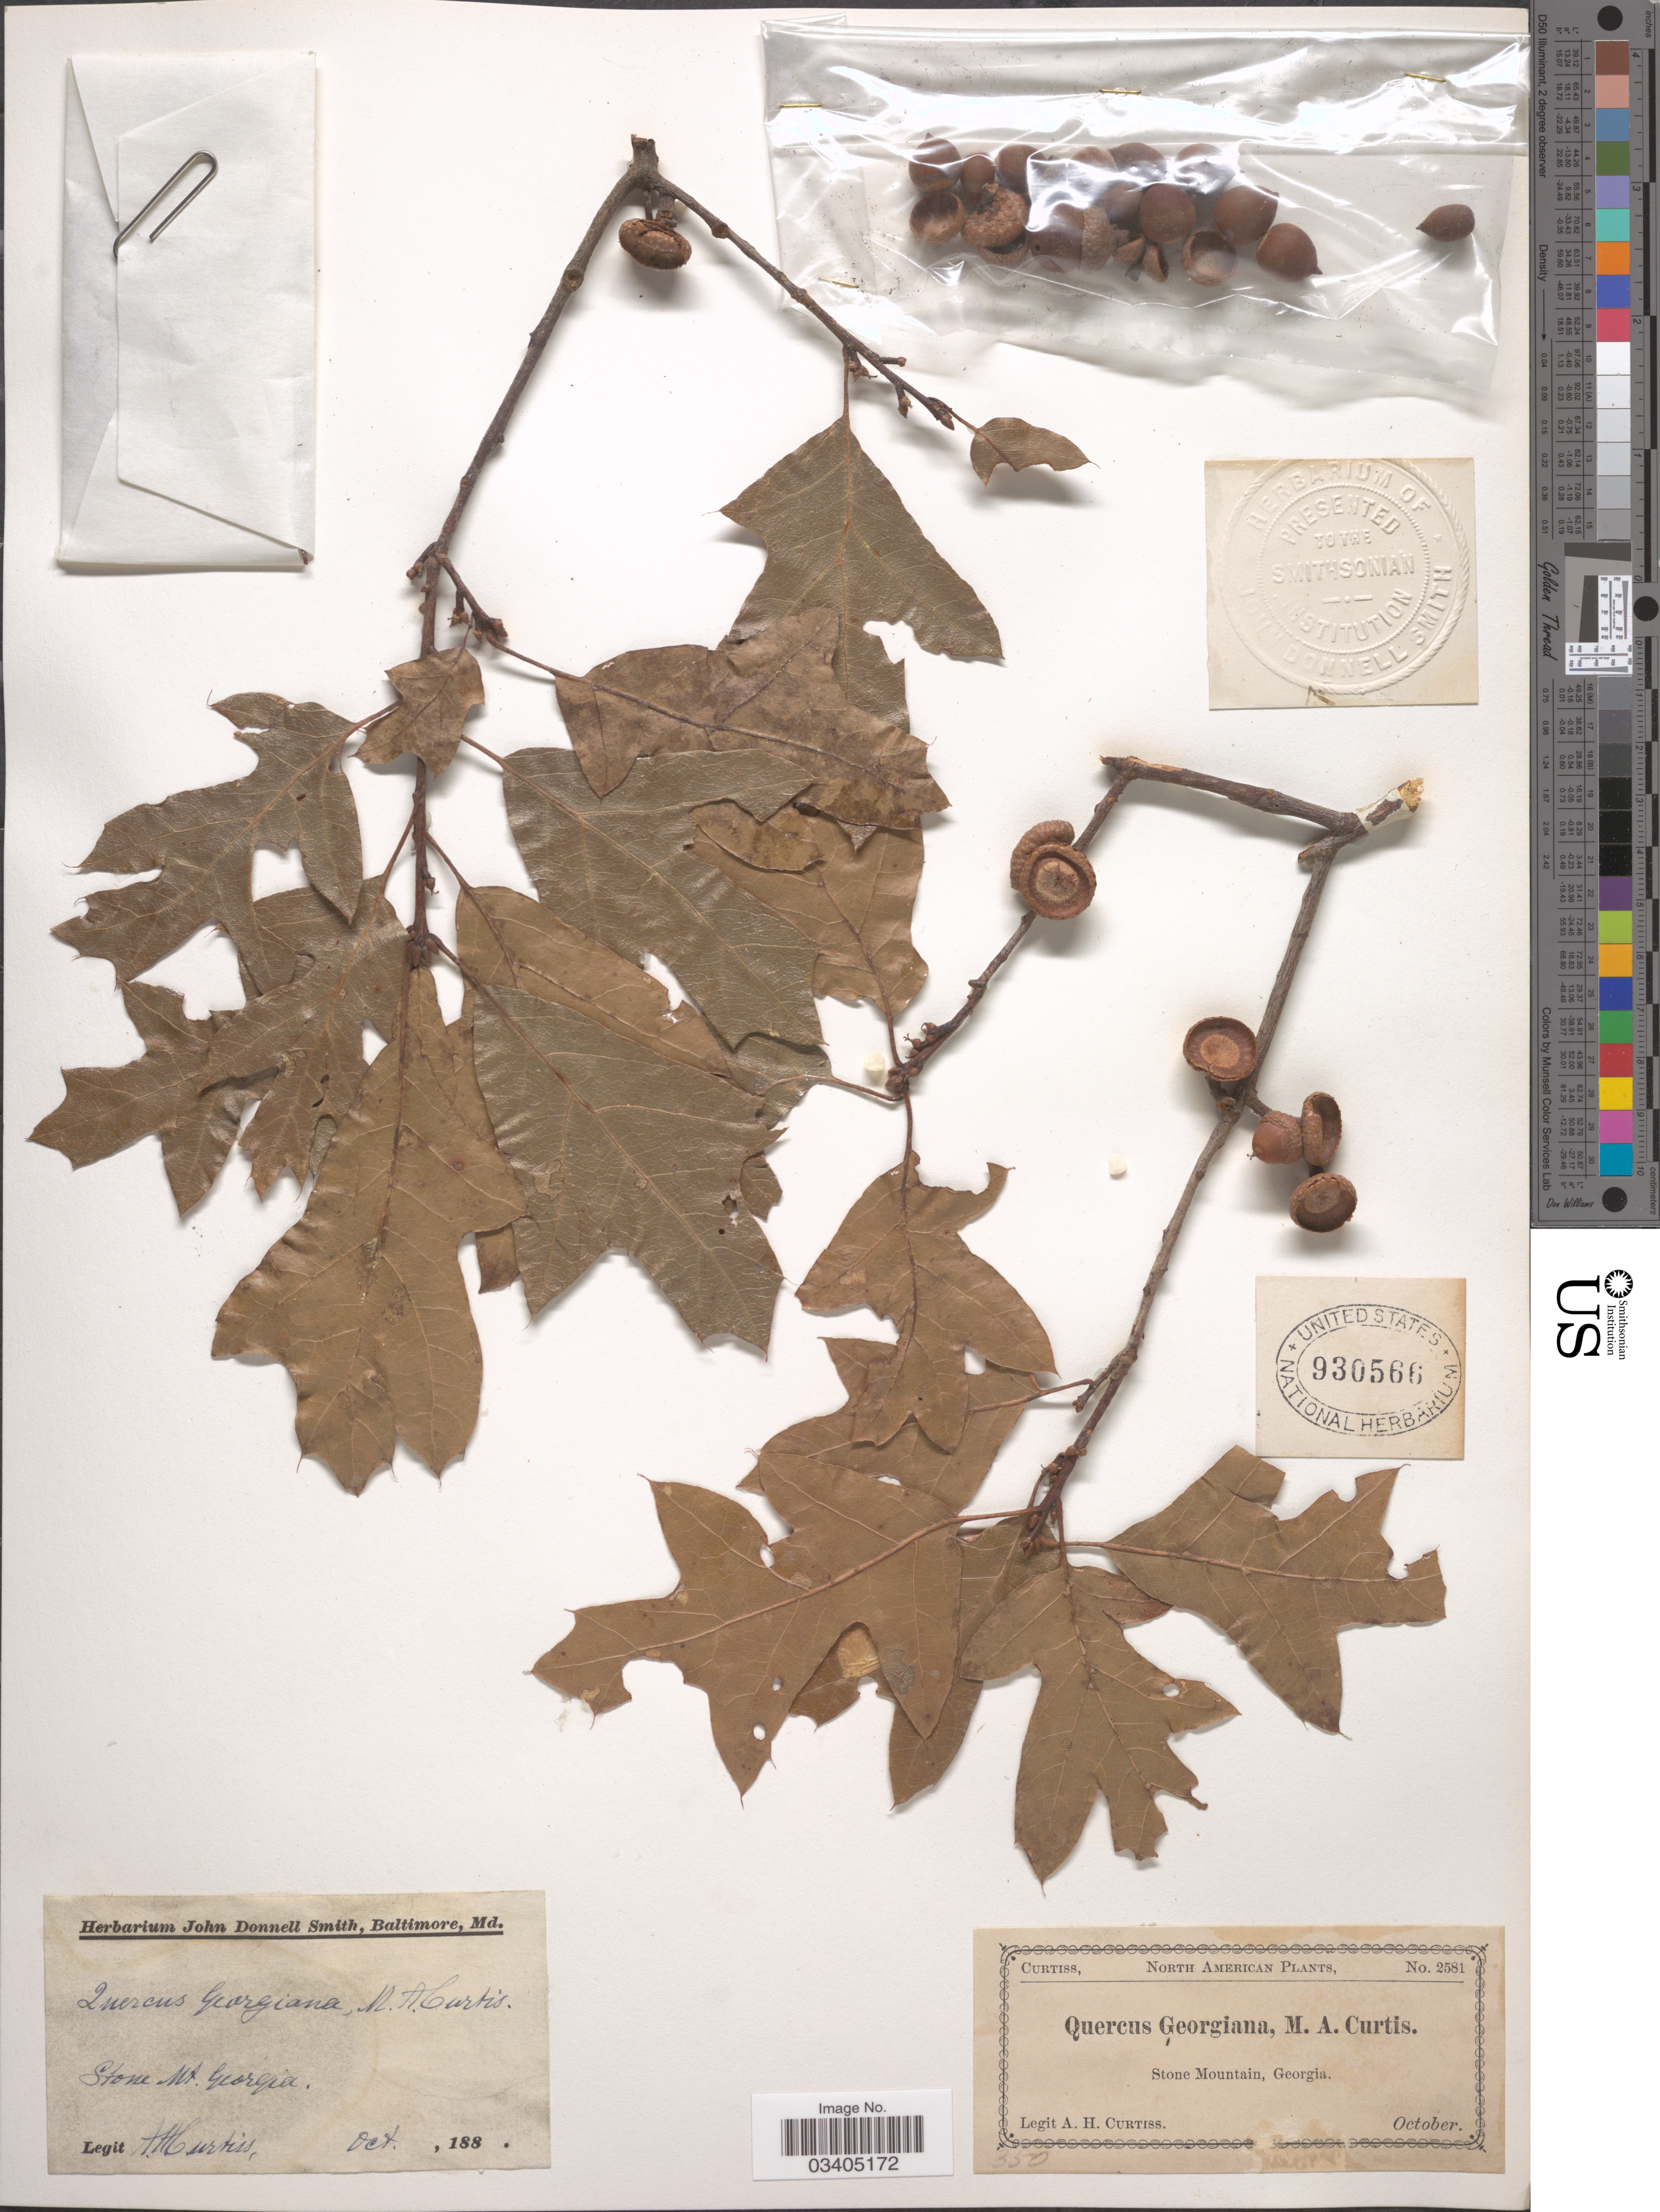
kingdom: Plantae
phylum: Tracheophyta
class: Magnoliopsida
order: Fagales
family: Fagaceae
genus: Quercus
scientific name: Quercus georgiana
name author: M.A. Curtis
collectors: A. H. Curtiss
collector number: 2581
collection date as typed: Oct 188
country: United States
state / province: Georgia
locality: Stone Mountain.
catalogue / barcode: US 930566